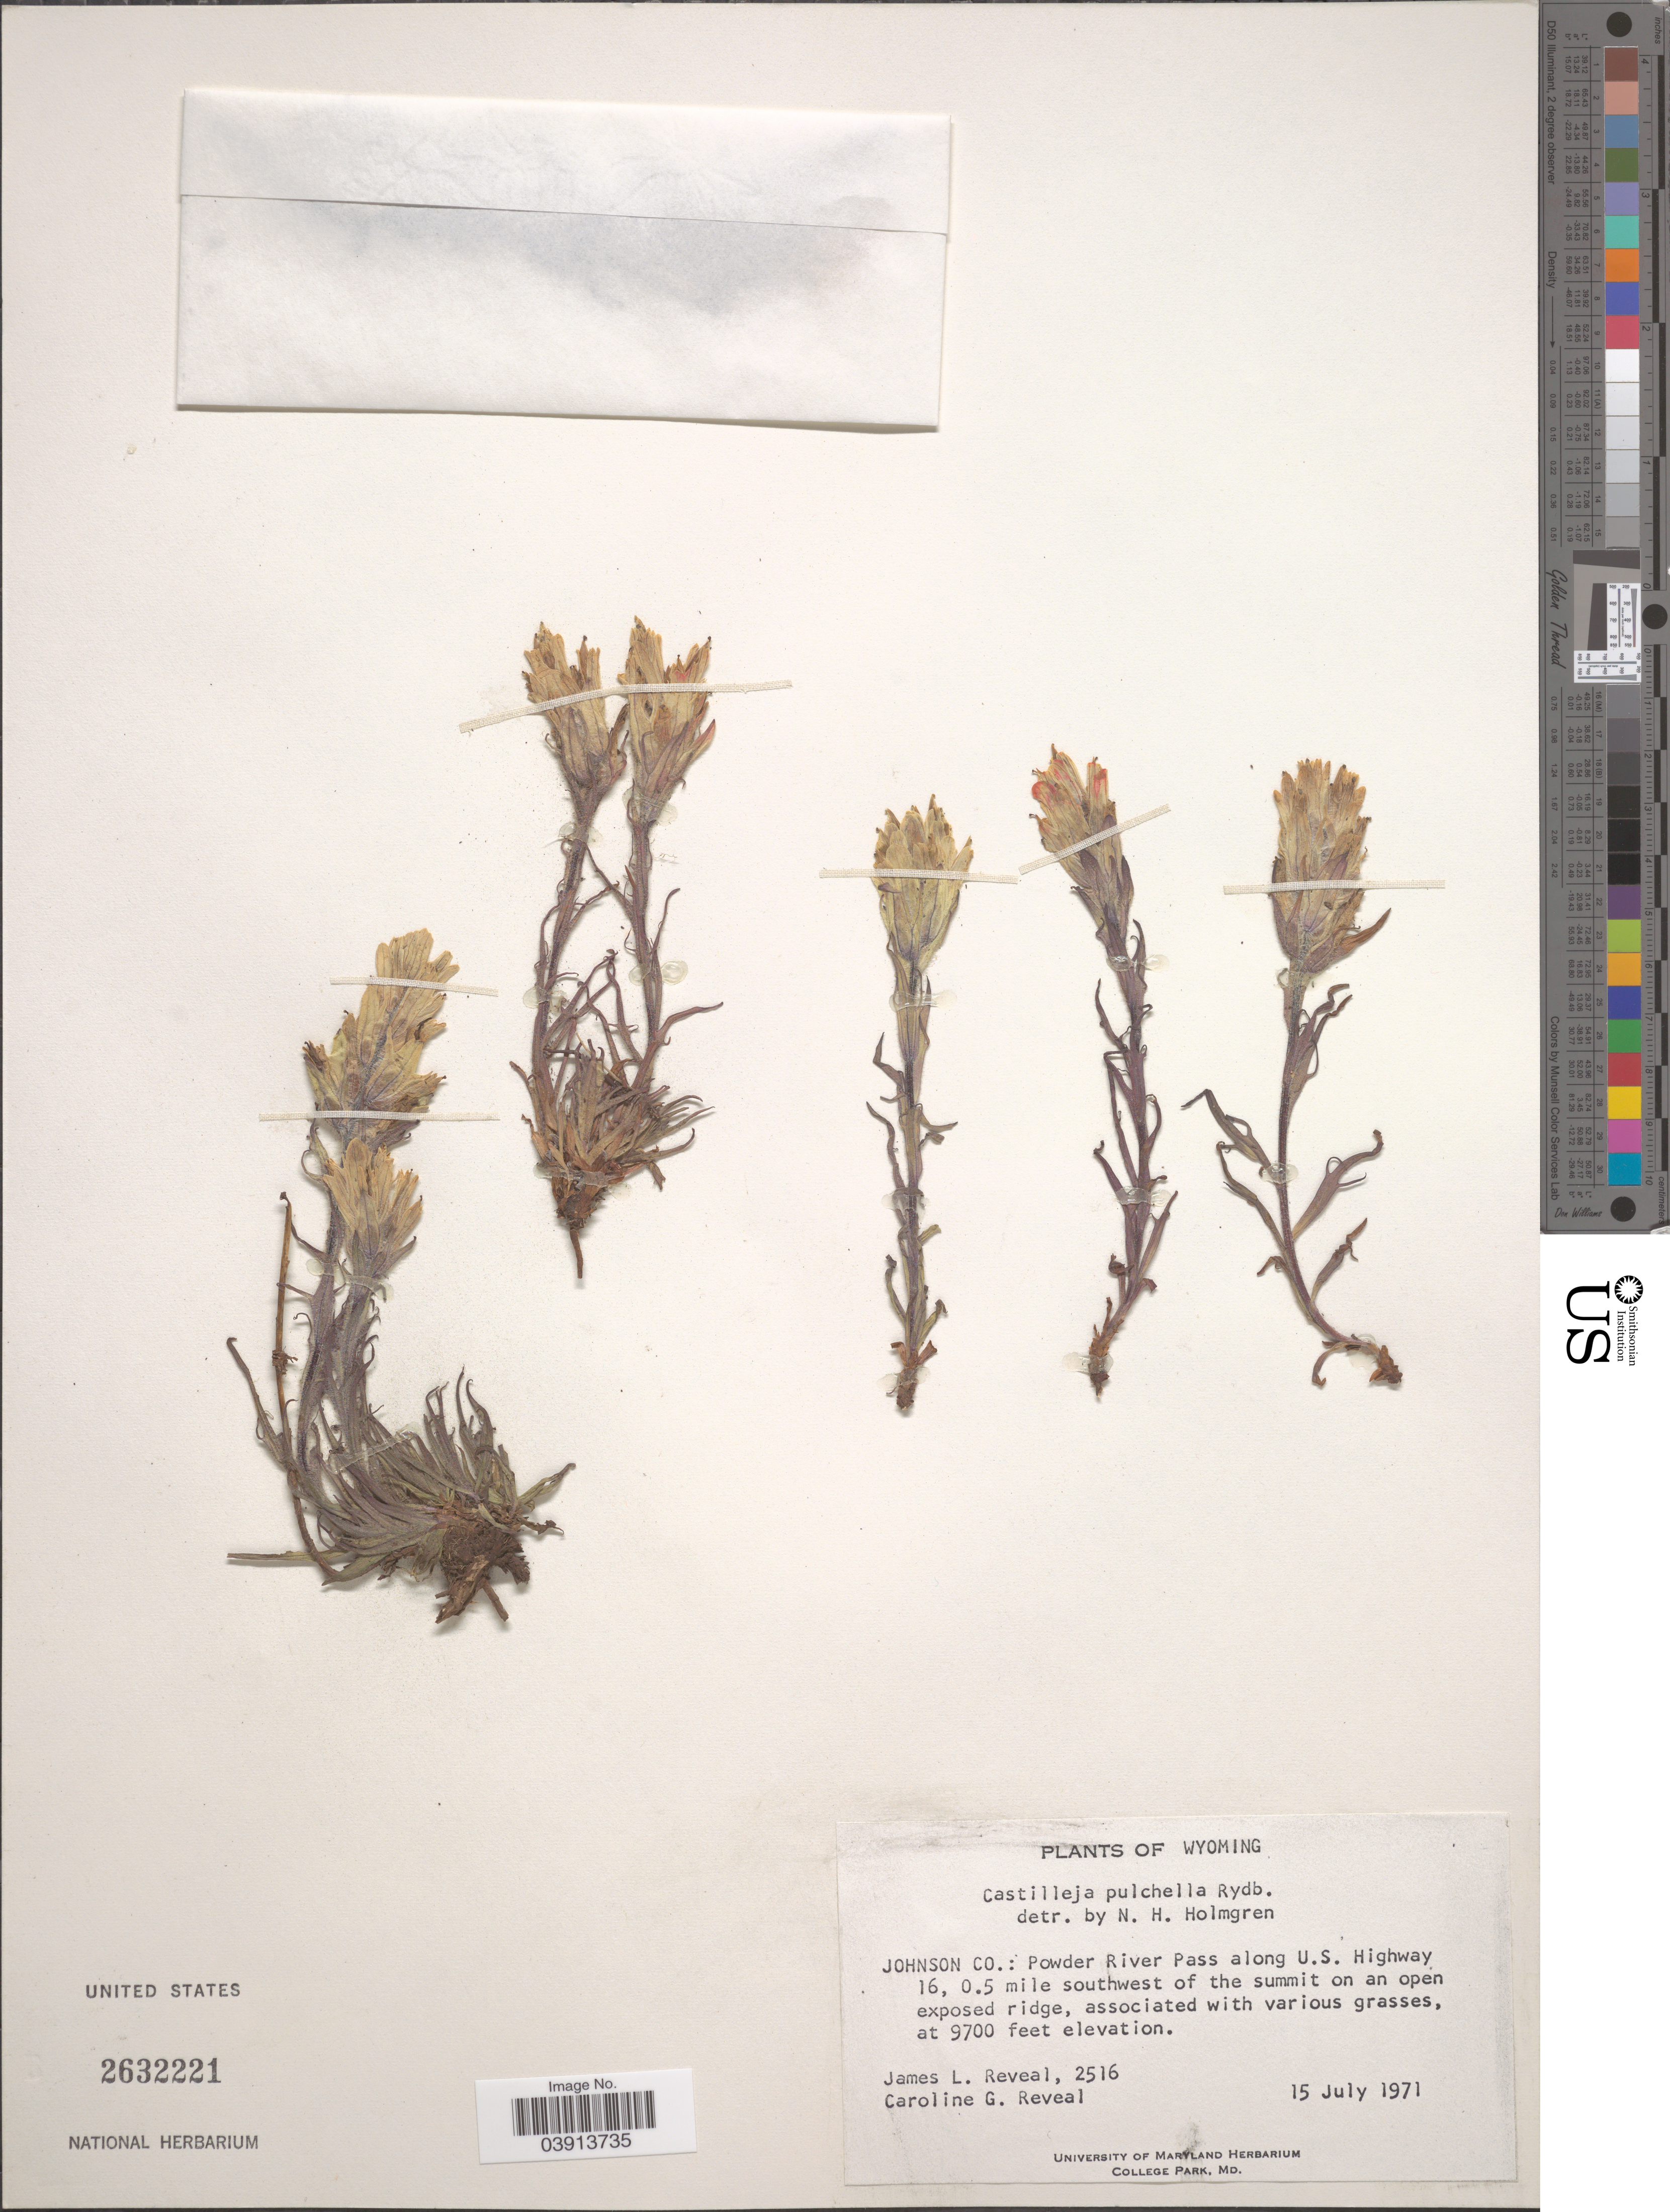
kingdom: Plantae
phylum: Tracheophyta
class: Magnoliopsida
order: Lamiales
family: Orobanchaceae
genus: Castilleja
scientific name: Castilleja pulchella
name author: Rydb.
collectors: J. L. Reveal & C. G. Reveal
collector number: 2516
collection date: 1971-07-15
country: United States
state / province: Wyoming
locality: Johnson Co.: Powder River Pass along U.S. Highway 16, 0.5 mile southwest of the summit on an open exposed ridge.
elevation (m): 2957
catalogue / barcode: US 2632221